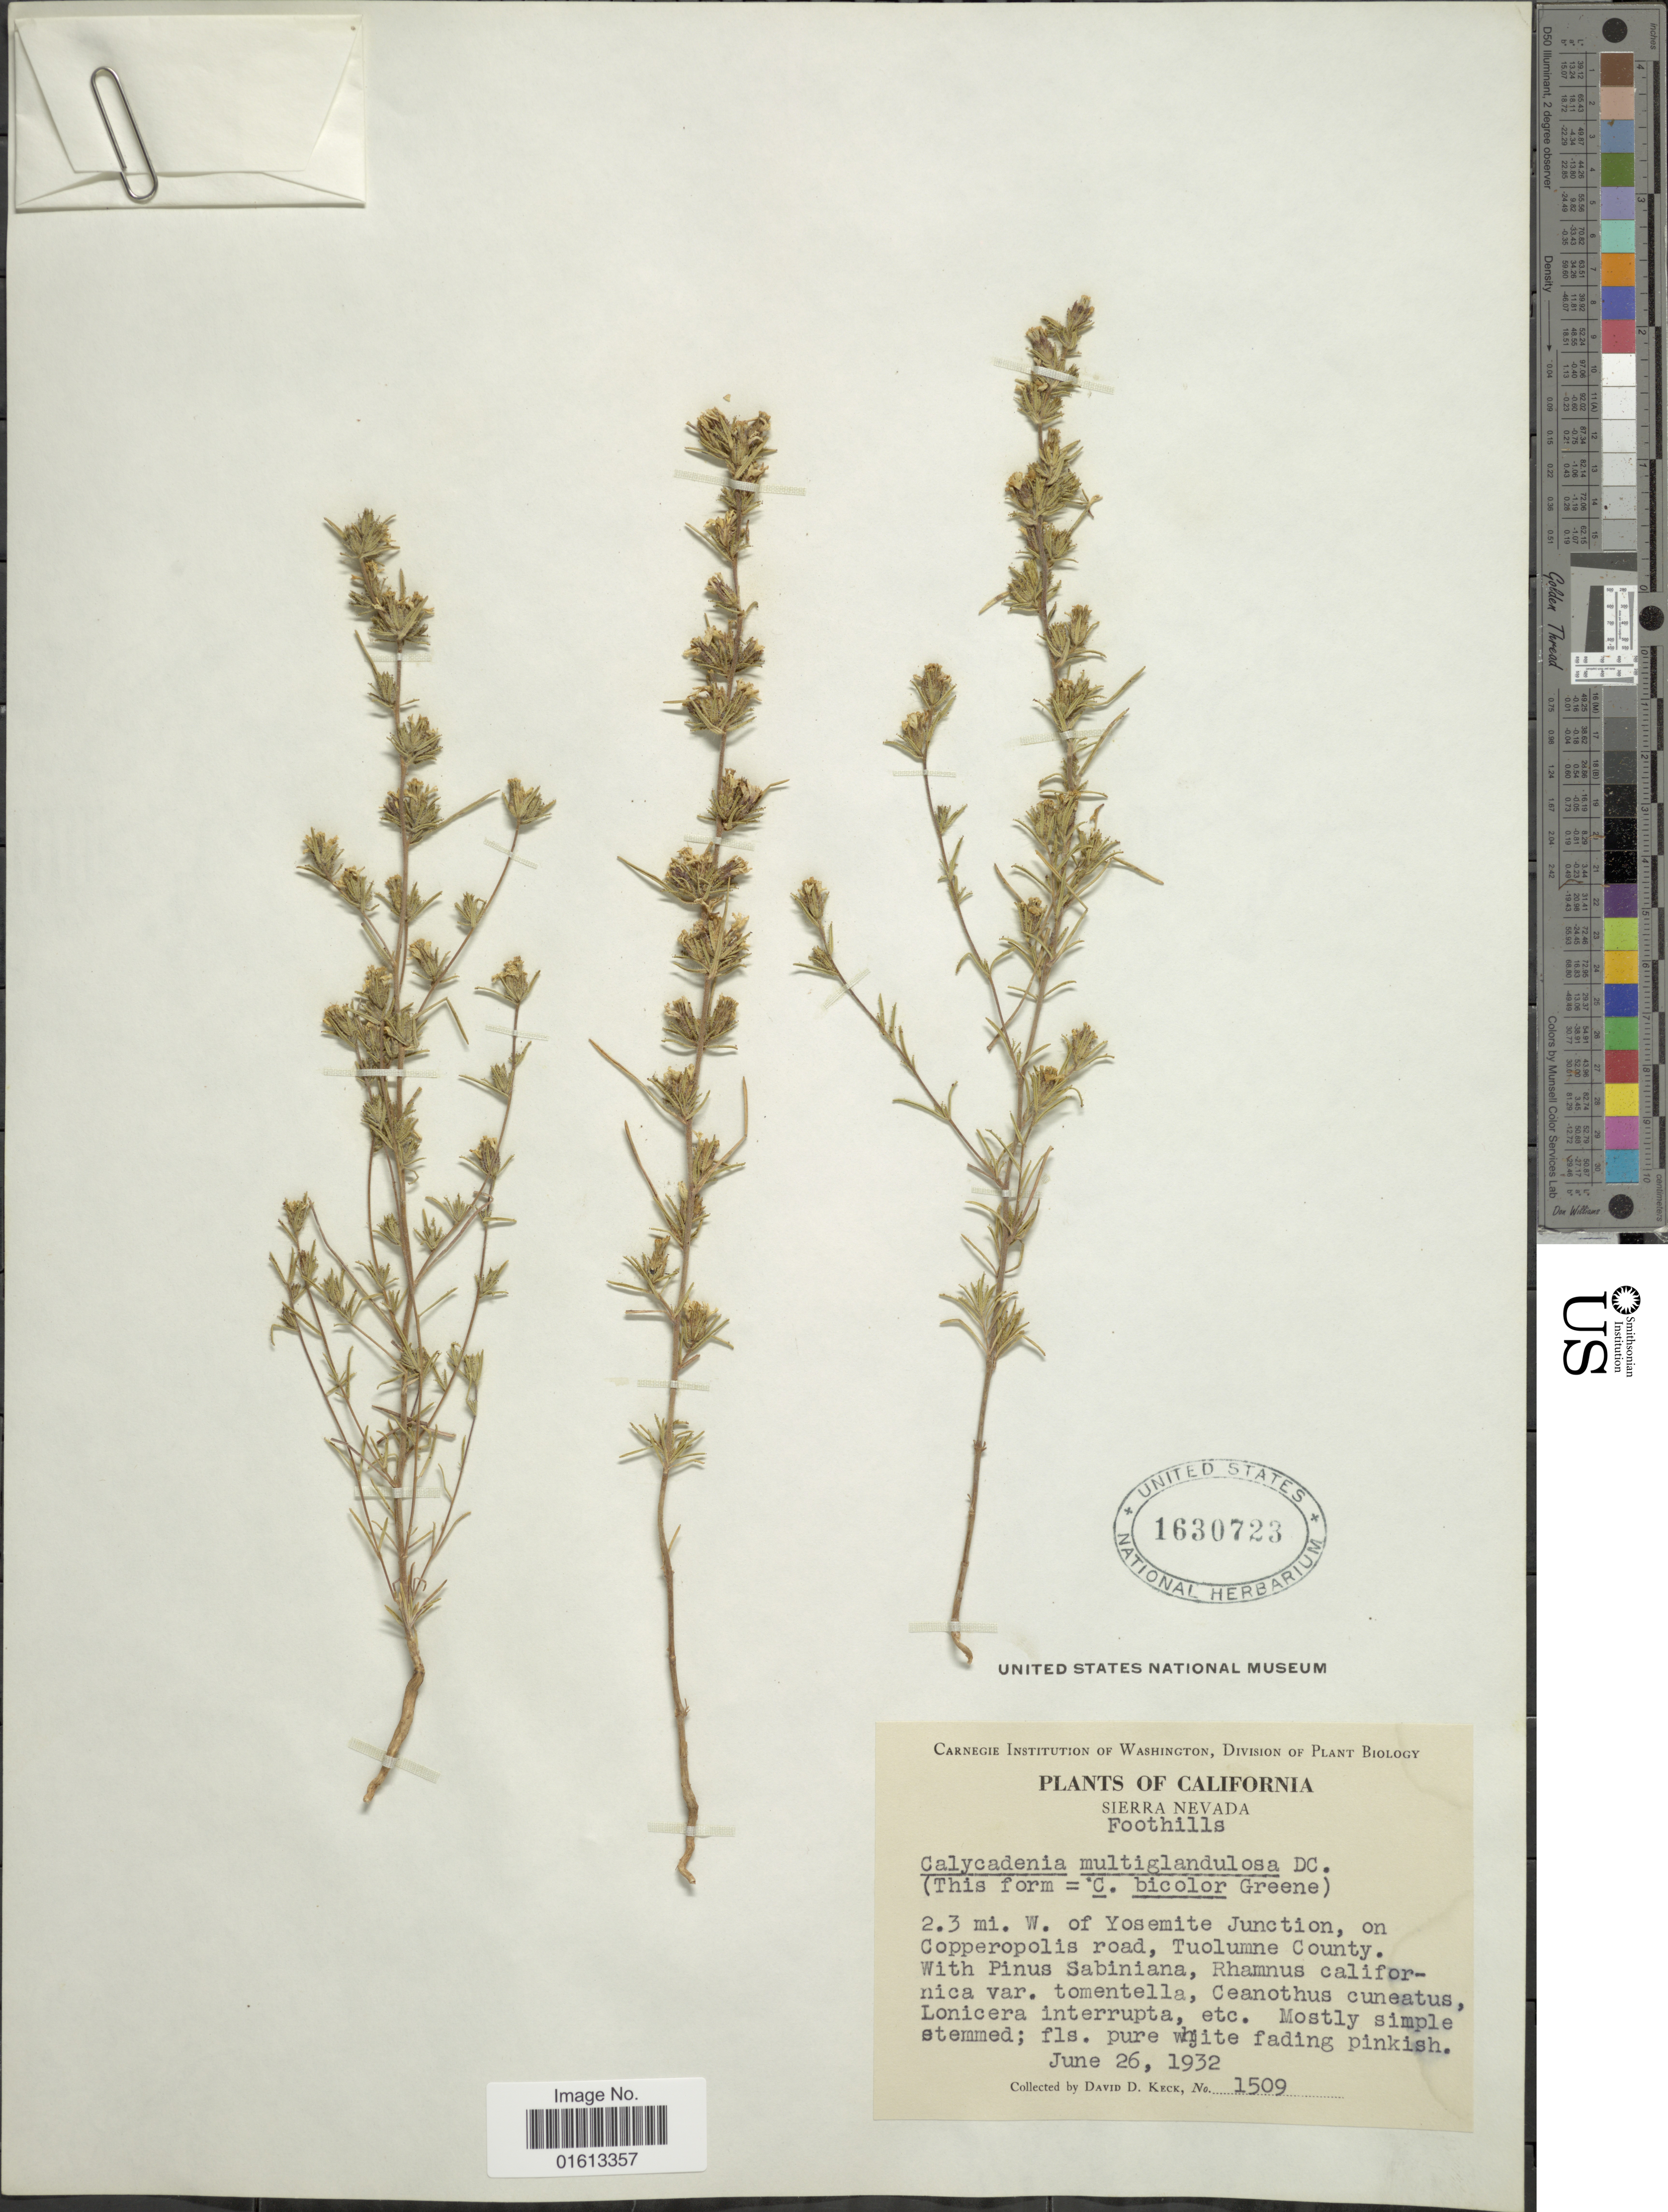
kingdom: Plantae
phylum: Tracheophyta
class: Magnoliopsida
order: Asterales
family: Asteraceae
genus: Calycadenia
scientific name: Calycadenia multiglandulosa subsp. bicolor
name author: (Greene) D.D. Keck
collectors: D. D. Keck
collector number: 1509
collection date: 1932-06-26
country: United States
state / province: California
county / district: Tuolumne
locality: Sierra Nevada, Foothills, 2.3 mi, W. of Yosemite Junction, on Copperopolis road, Tuolumne County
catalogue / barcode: US 1630723